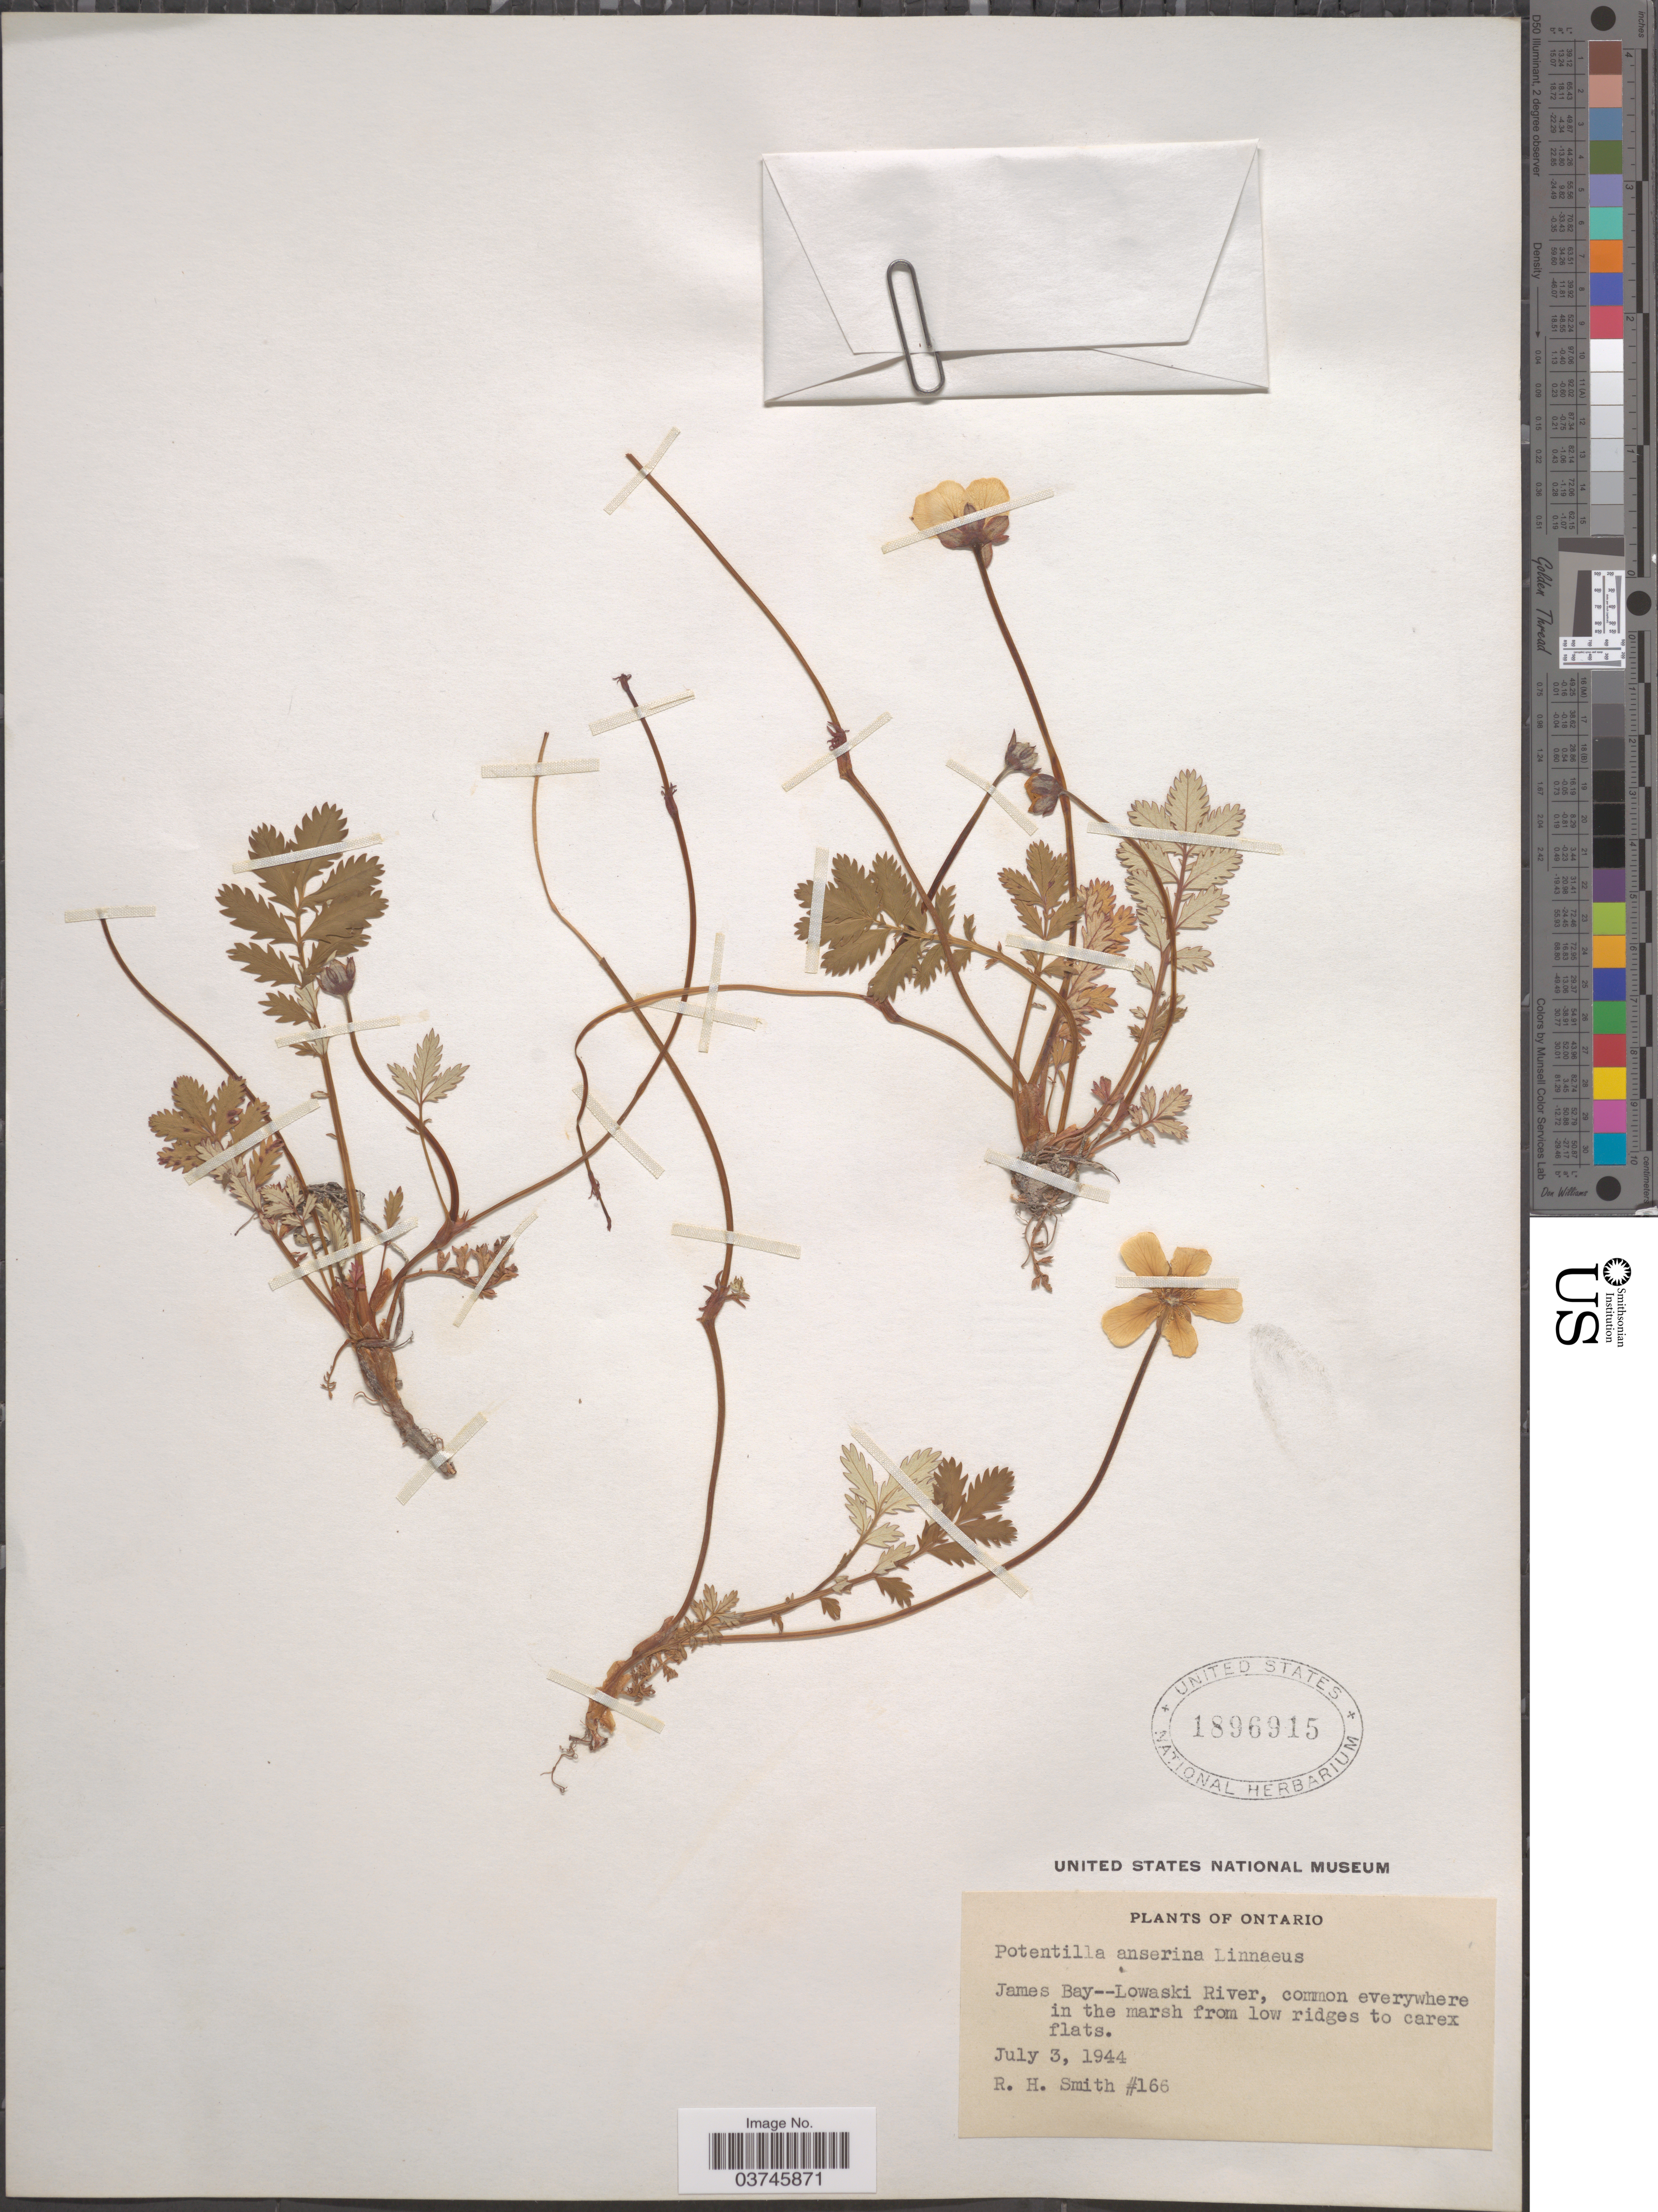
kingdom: Plantae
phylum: Tracheophyta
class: Magnoliopsida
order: Rosales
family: Rosaceae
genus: Argentina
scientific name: Argentina anserina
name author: (L.) Rydb.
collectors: R. H. Smith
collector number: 166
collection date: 1944-07-03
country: Canada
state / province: Ontario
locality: James bay--Lowaski River.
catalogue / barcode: US 1896915